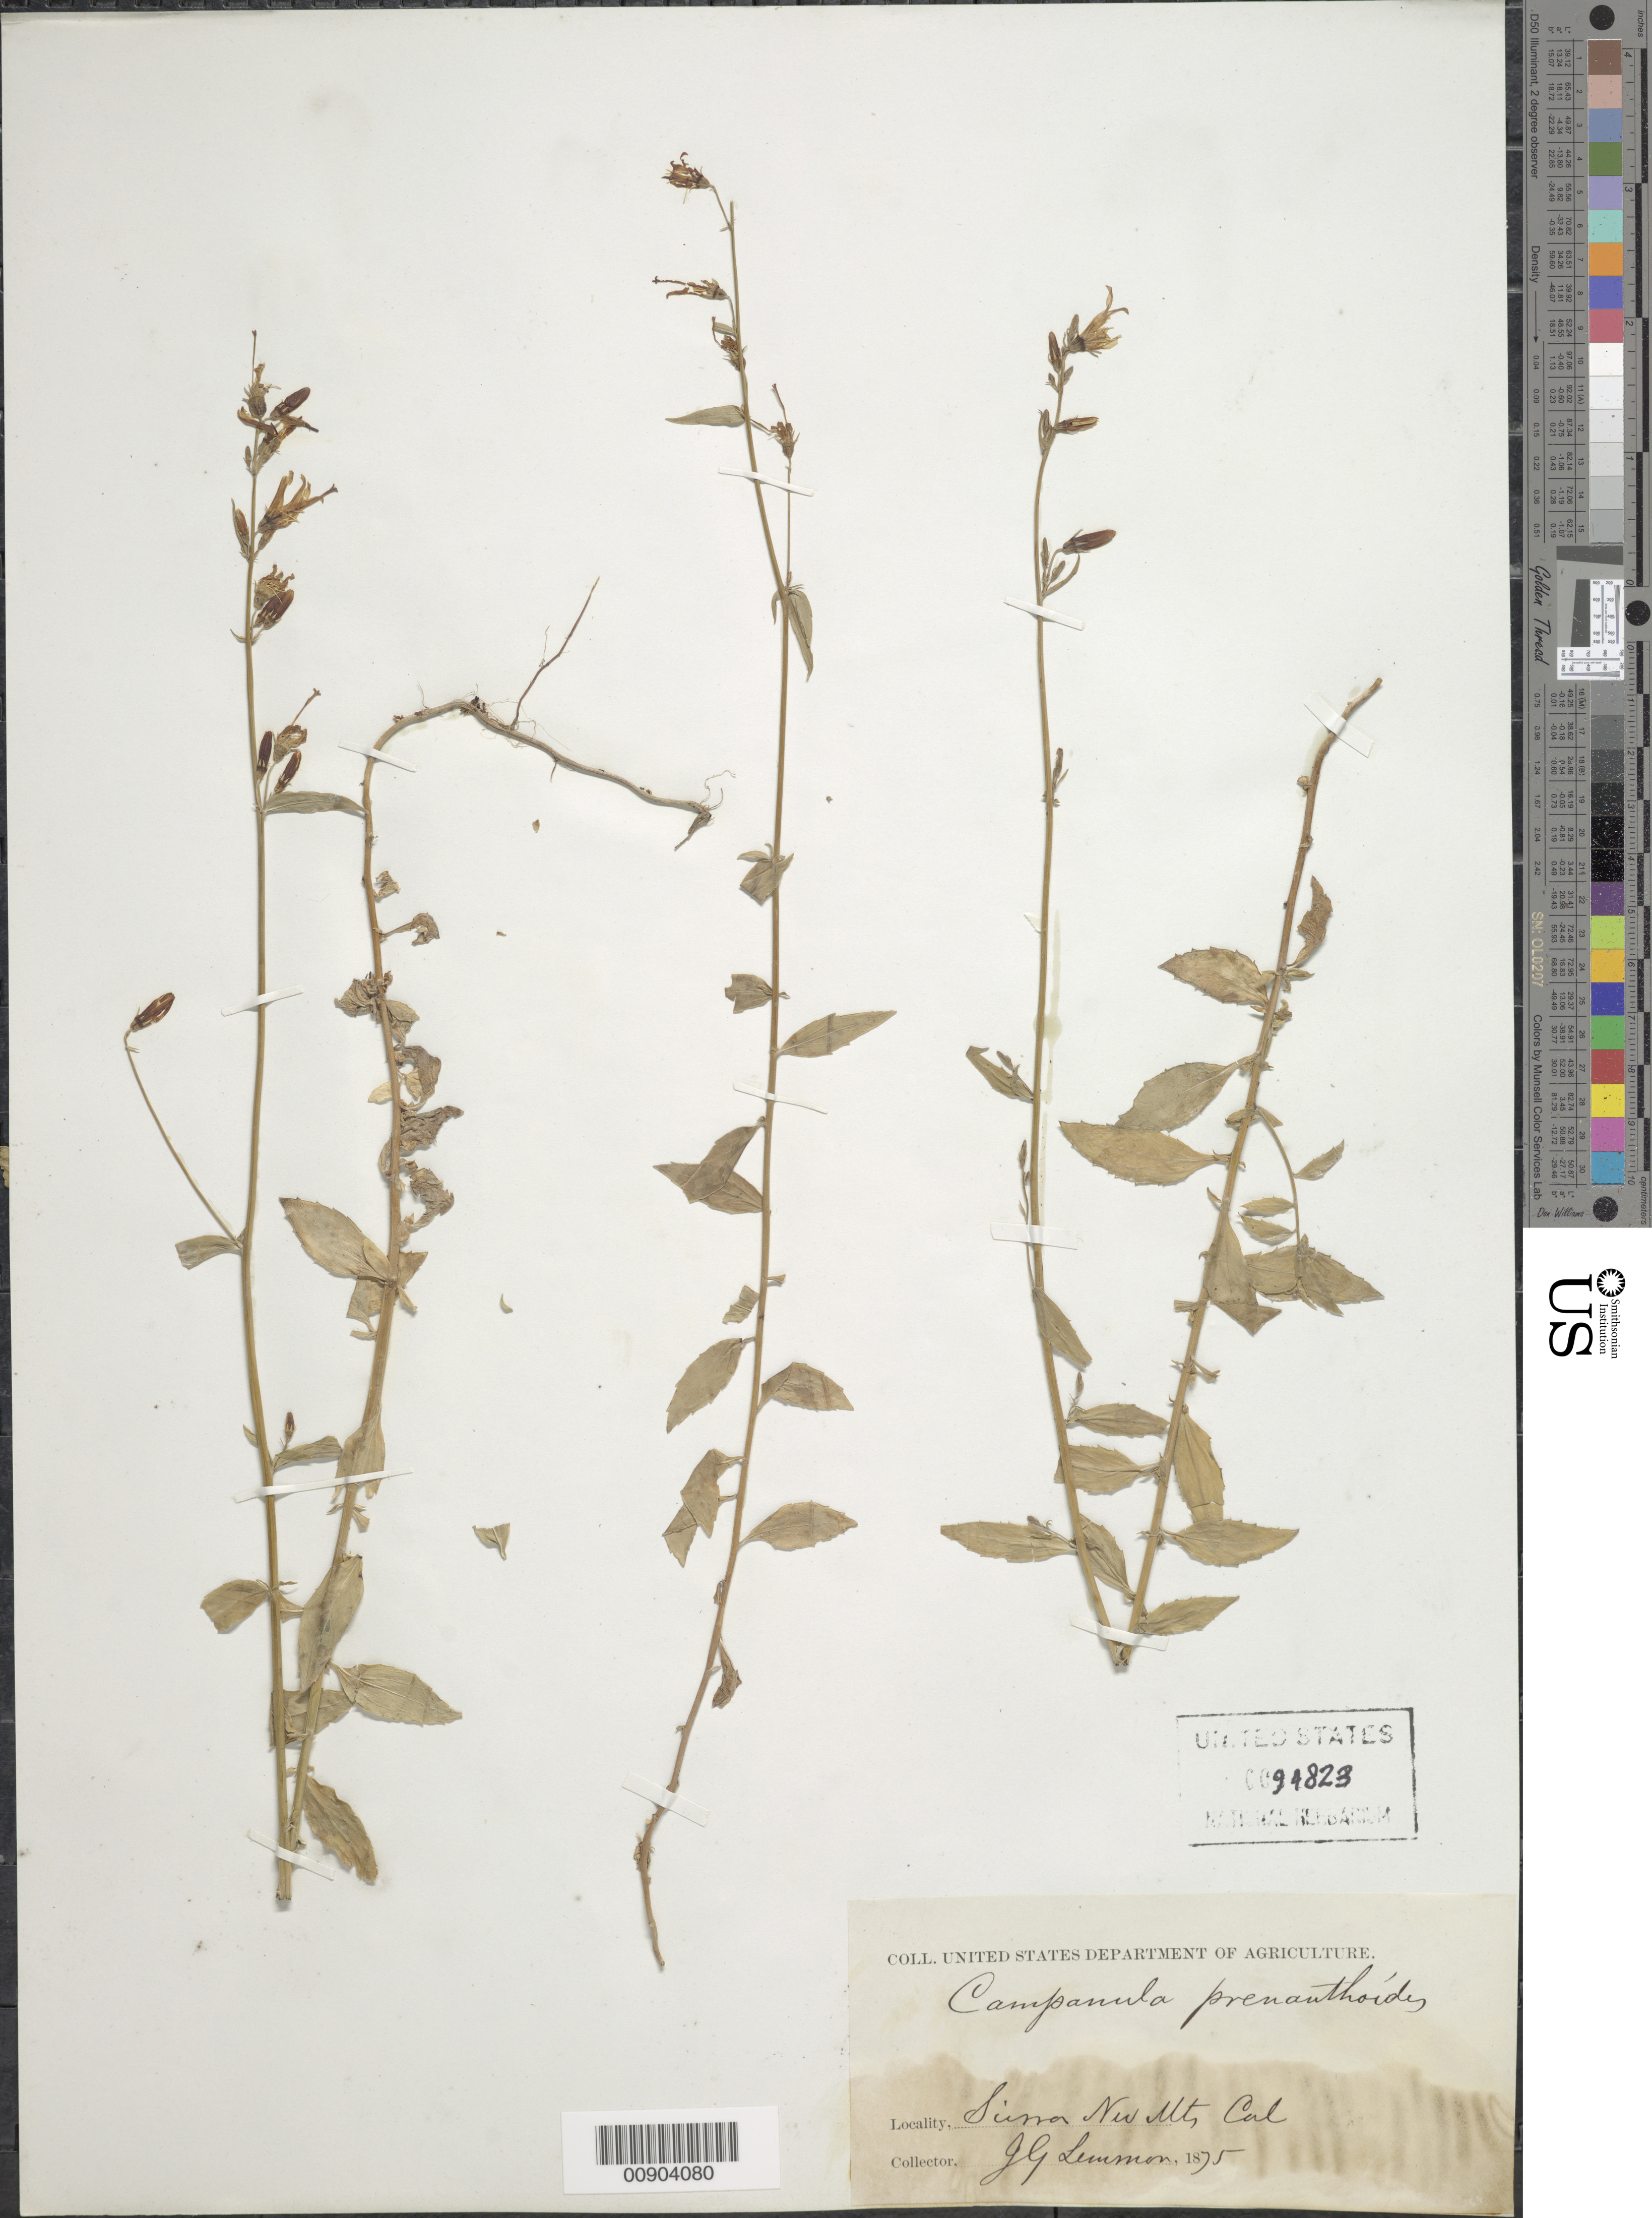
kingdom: Plantae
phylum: Tracheophyta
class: Magnoliopsida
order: Asterales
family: Campanulaceae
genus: Campanula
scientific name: Campanula prenanthoides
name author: Durand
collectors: J. G. Lemmon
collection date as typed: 1875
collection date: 1875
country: United States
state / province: California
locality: Sierra Nev. [Nevada] Mts.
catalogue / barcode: US 94823